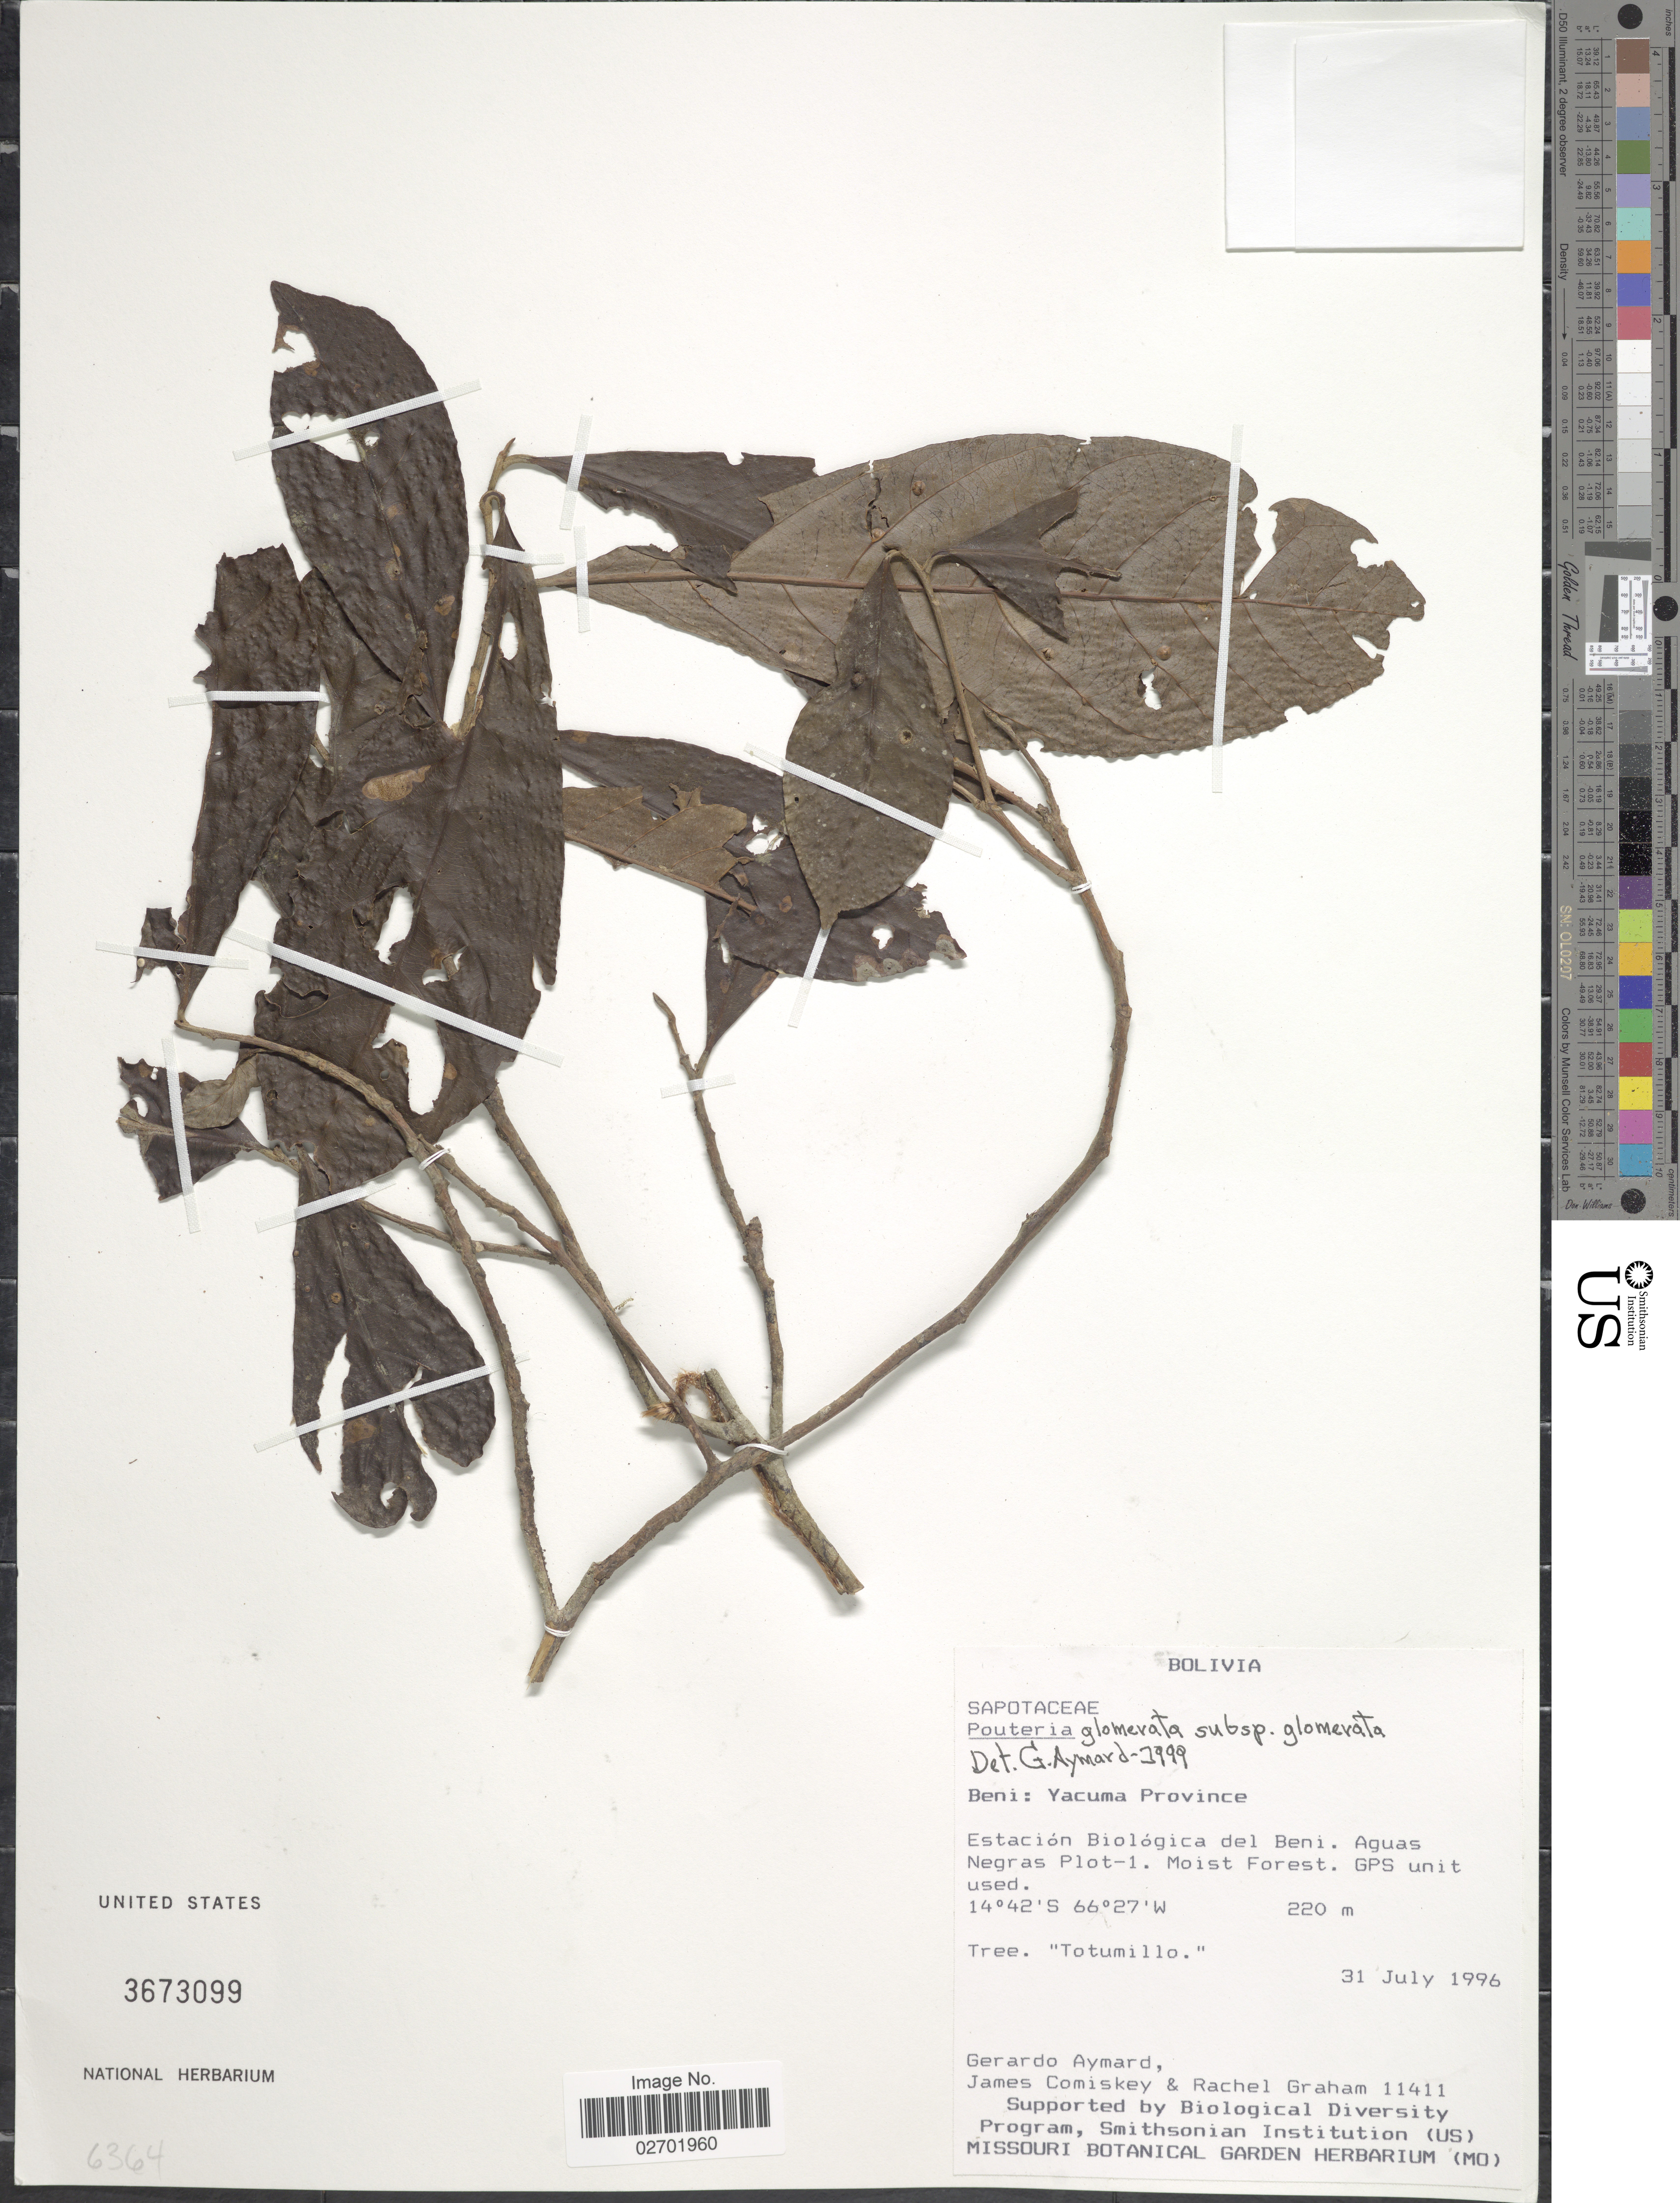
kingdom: Plantae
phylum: Tracheophyta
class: Magnoliopsida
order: Ericales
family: Sapotaceae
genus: Pouteria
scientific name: Pouteria glomerata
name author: (Miq.) Radlk.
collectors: G. A. Aymard, J. A. Comiskey & R. Graham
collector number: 11411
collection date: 1996-07-31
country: Bolivia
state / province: Beni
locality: Yacuma Province, Estación Biológica del Beni. Aguas Negras Plot-1. Moist Forest.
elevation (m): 220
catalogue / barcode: US 3673099